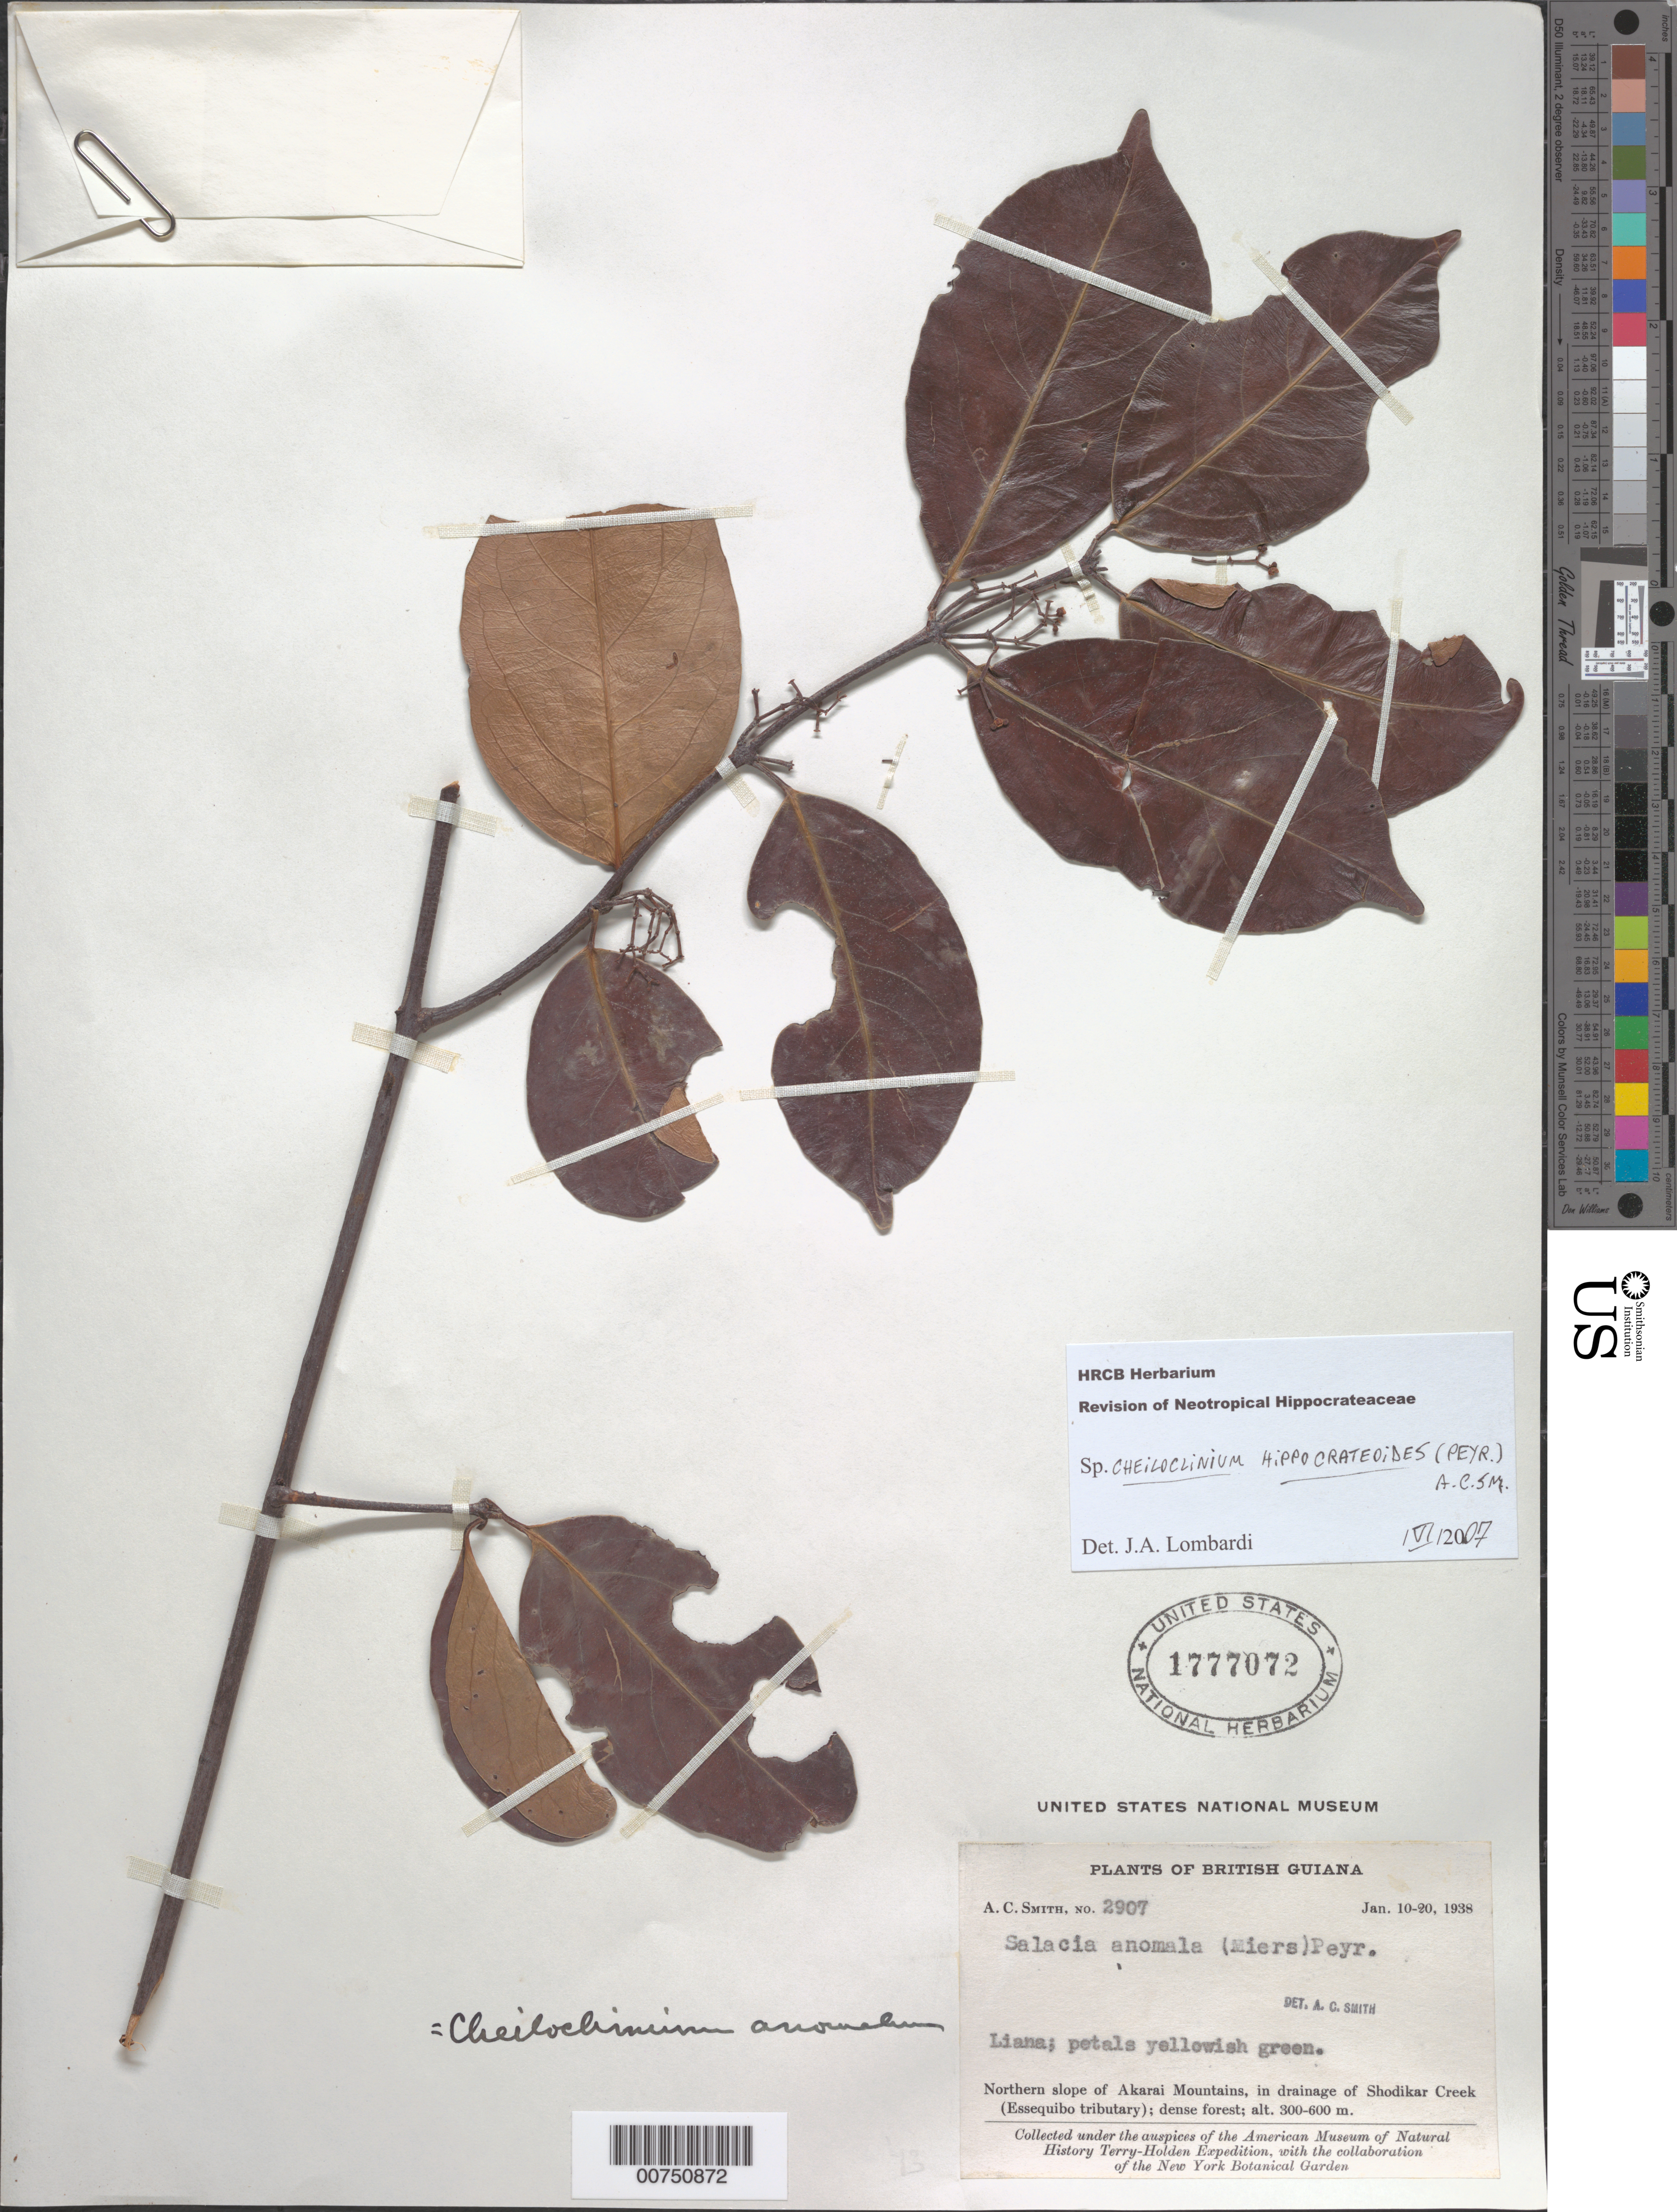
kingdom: Plantae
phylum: Tracheophyta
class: Magnoliopsida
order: Celastrales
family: Celastraceae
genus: Cheiloclinium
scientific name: Cheiloclinium hippocrateoides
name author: (Peyr.) A.C. Sm.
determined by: Lombardi, Julio A.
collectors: A. C. Smith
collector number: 2907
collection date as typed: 10-Jan-38 to 20-Jan-38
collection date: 1938-01-10/1938-01-20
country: Guyana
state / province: U. Takutu-U. Essequibo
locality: Akarai Mts., N slope; in drainage of Shodikar Creek (Essequibo tributary)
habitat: Dense forest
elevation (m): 300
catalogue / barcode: US 1777072